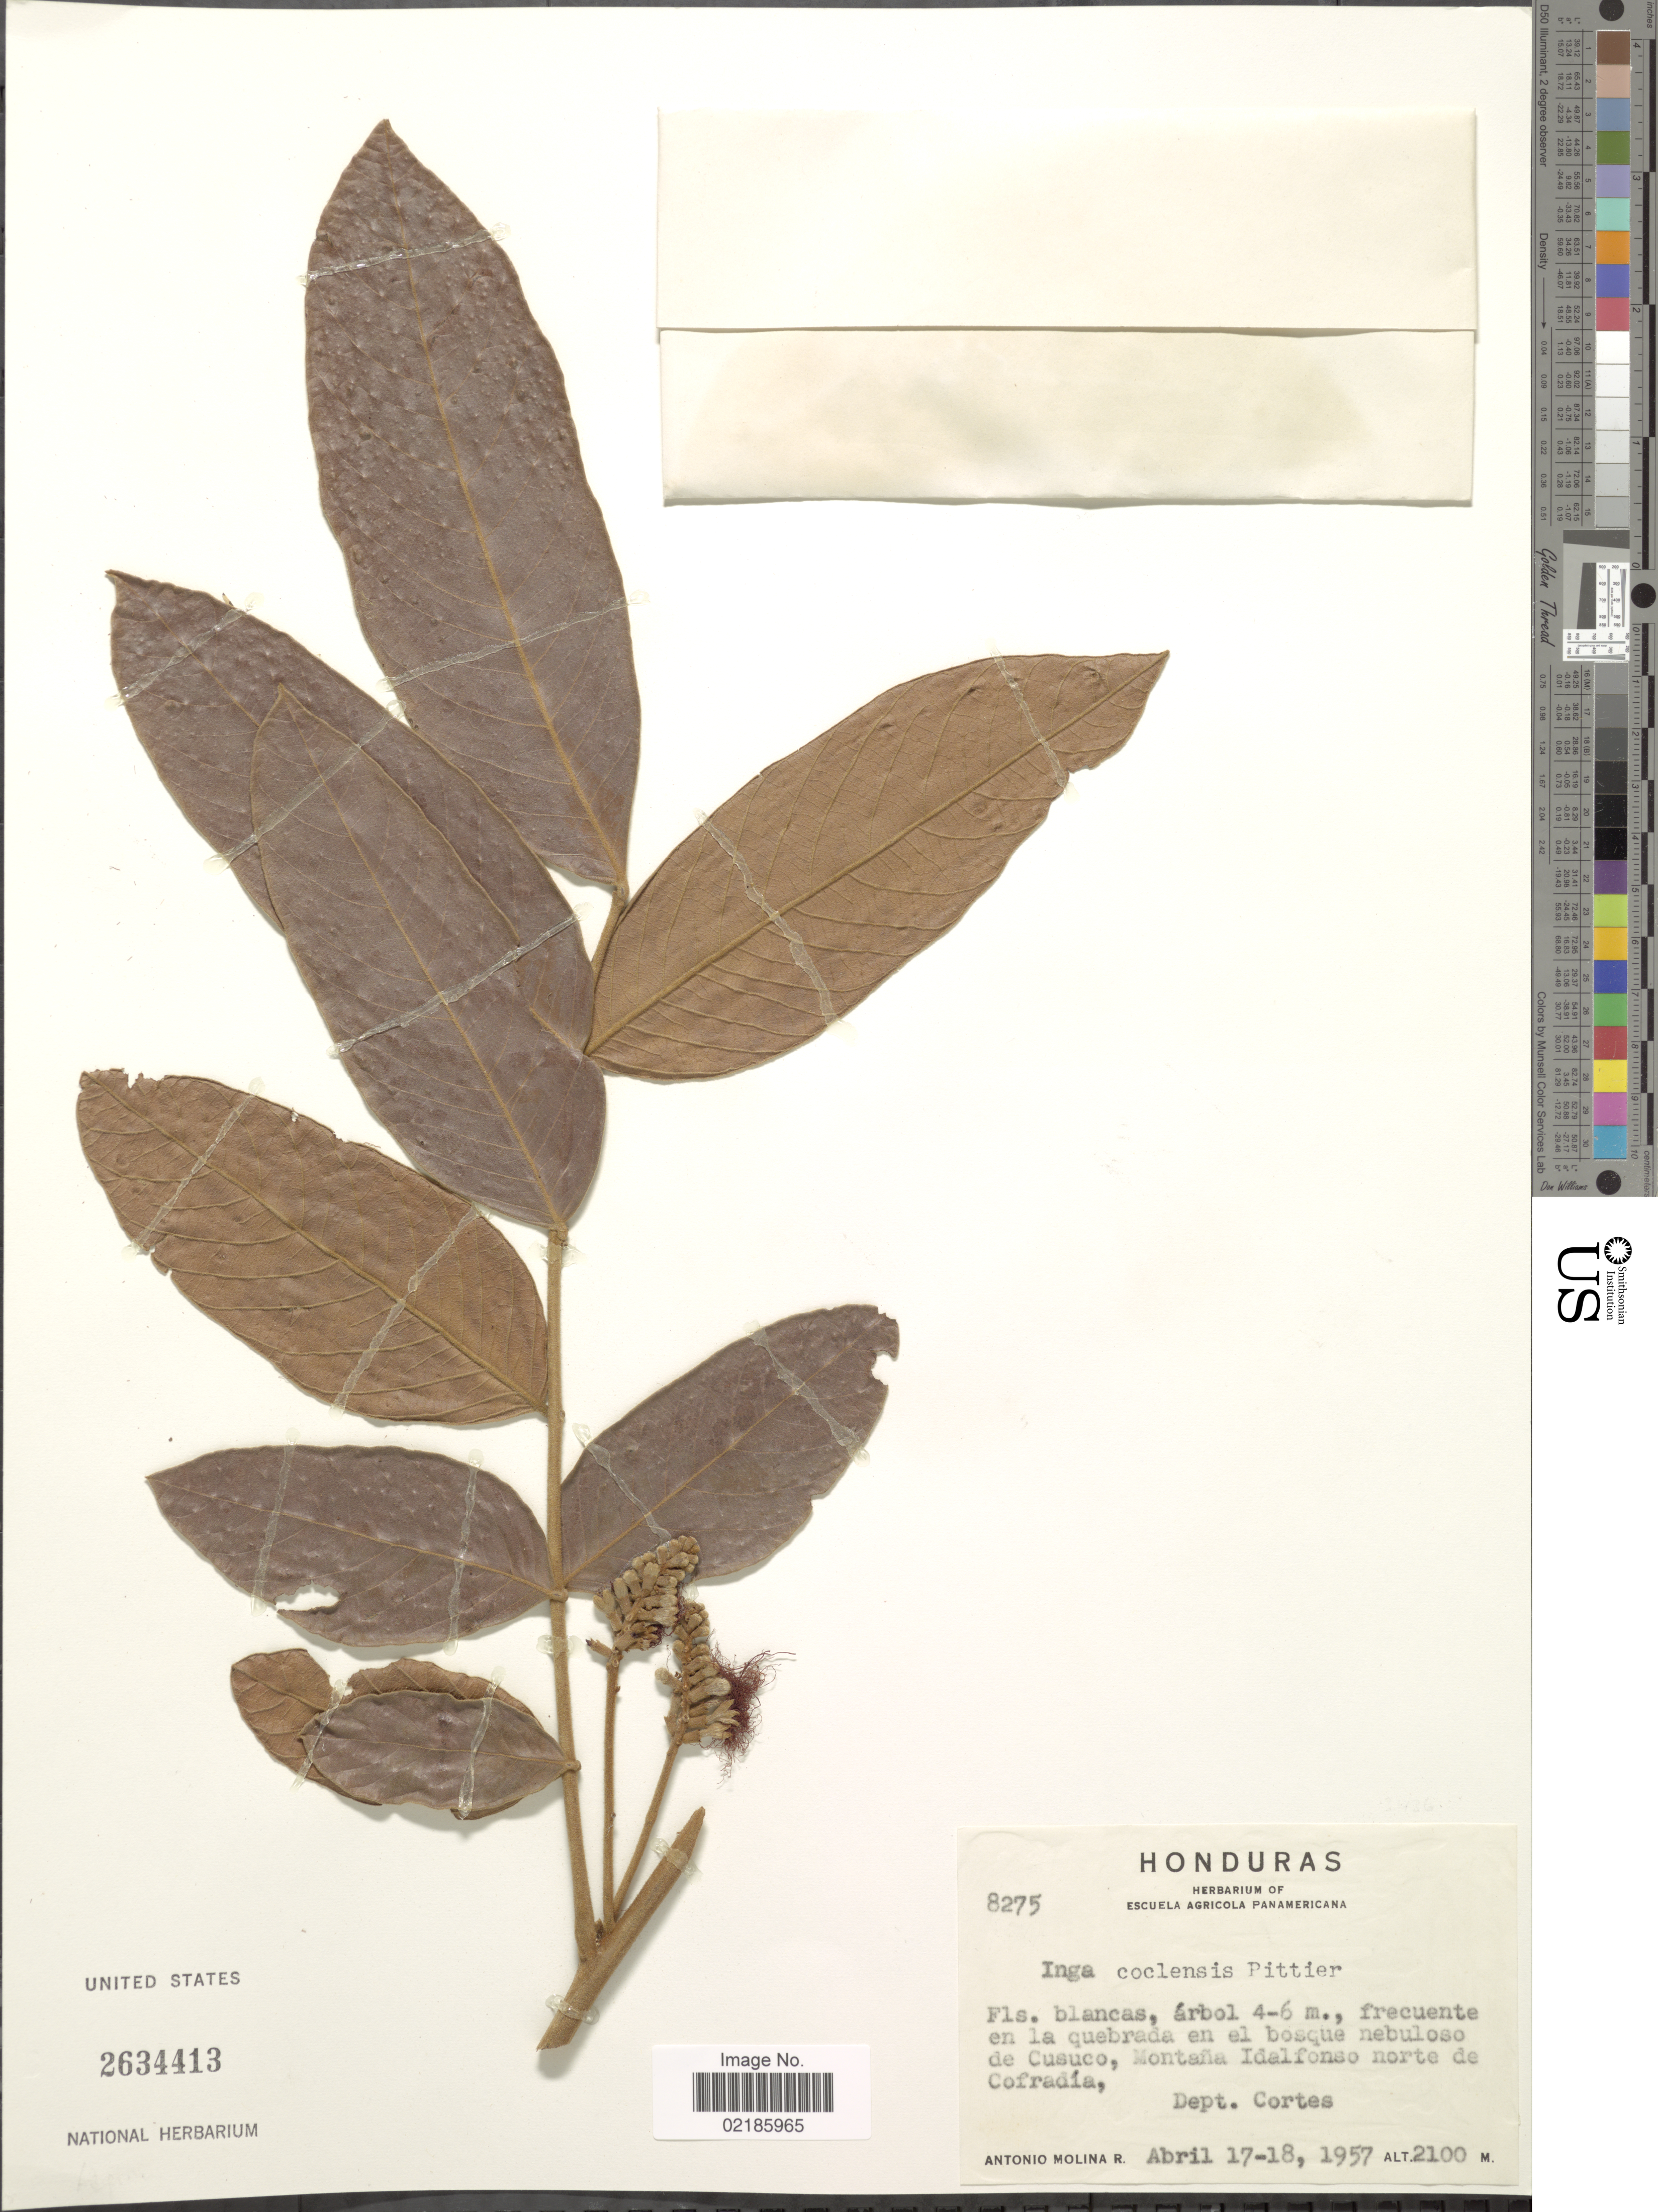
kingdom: Plantae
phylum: Tracheophyta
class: Magnoliopsida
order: Fabales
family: Fabaceae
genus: Inga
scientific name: Inga cocleensis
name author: Pittier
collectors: A. Molina R.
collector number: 8275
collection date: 1957-04-17/1957-04-18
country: Honduras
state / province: Cortés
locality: Frequente en la quebrada en el bosque nebuloso de Cusuco, Montafia Indalfonso norte de Cofradia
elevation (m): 2100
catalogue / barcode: US 2634413